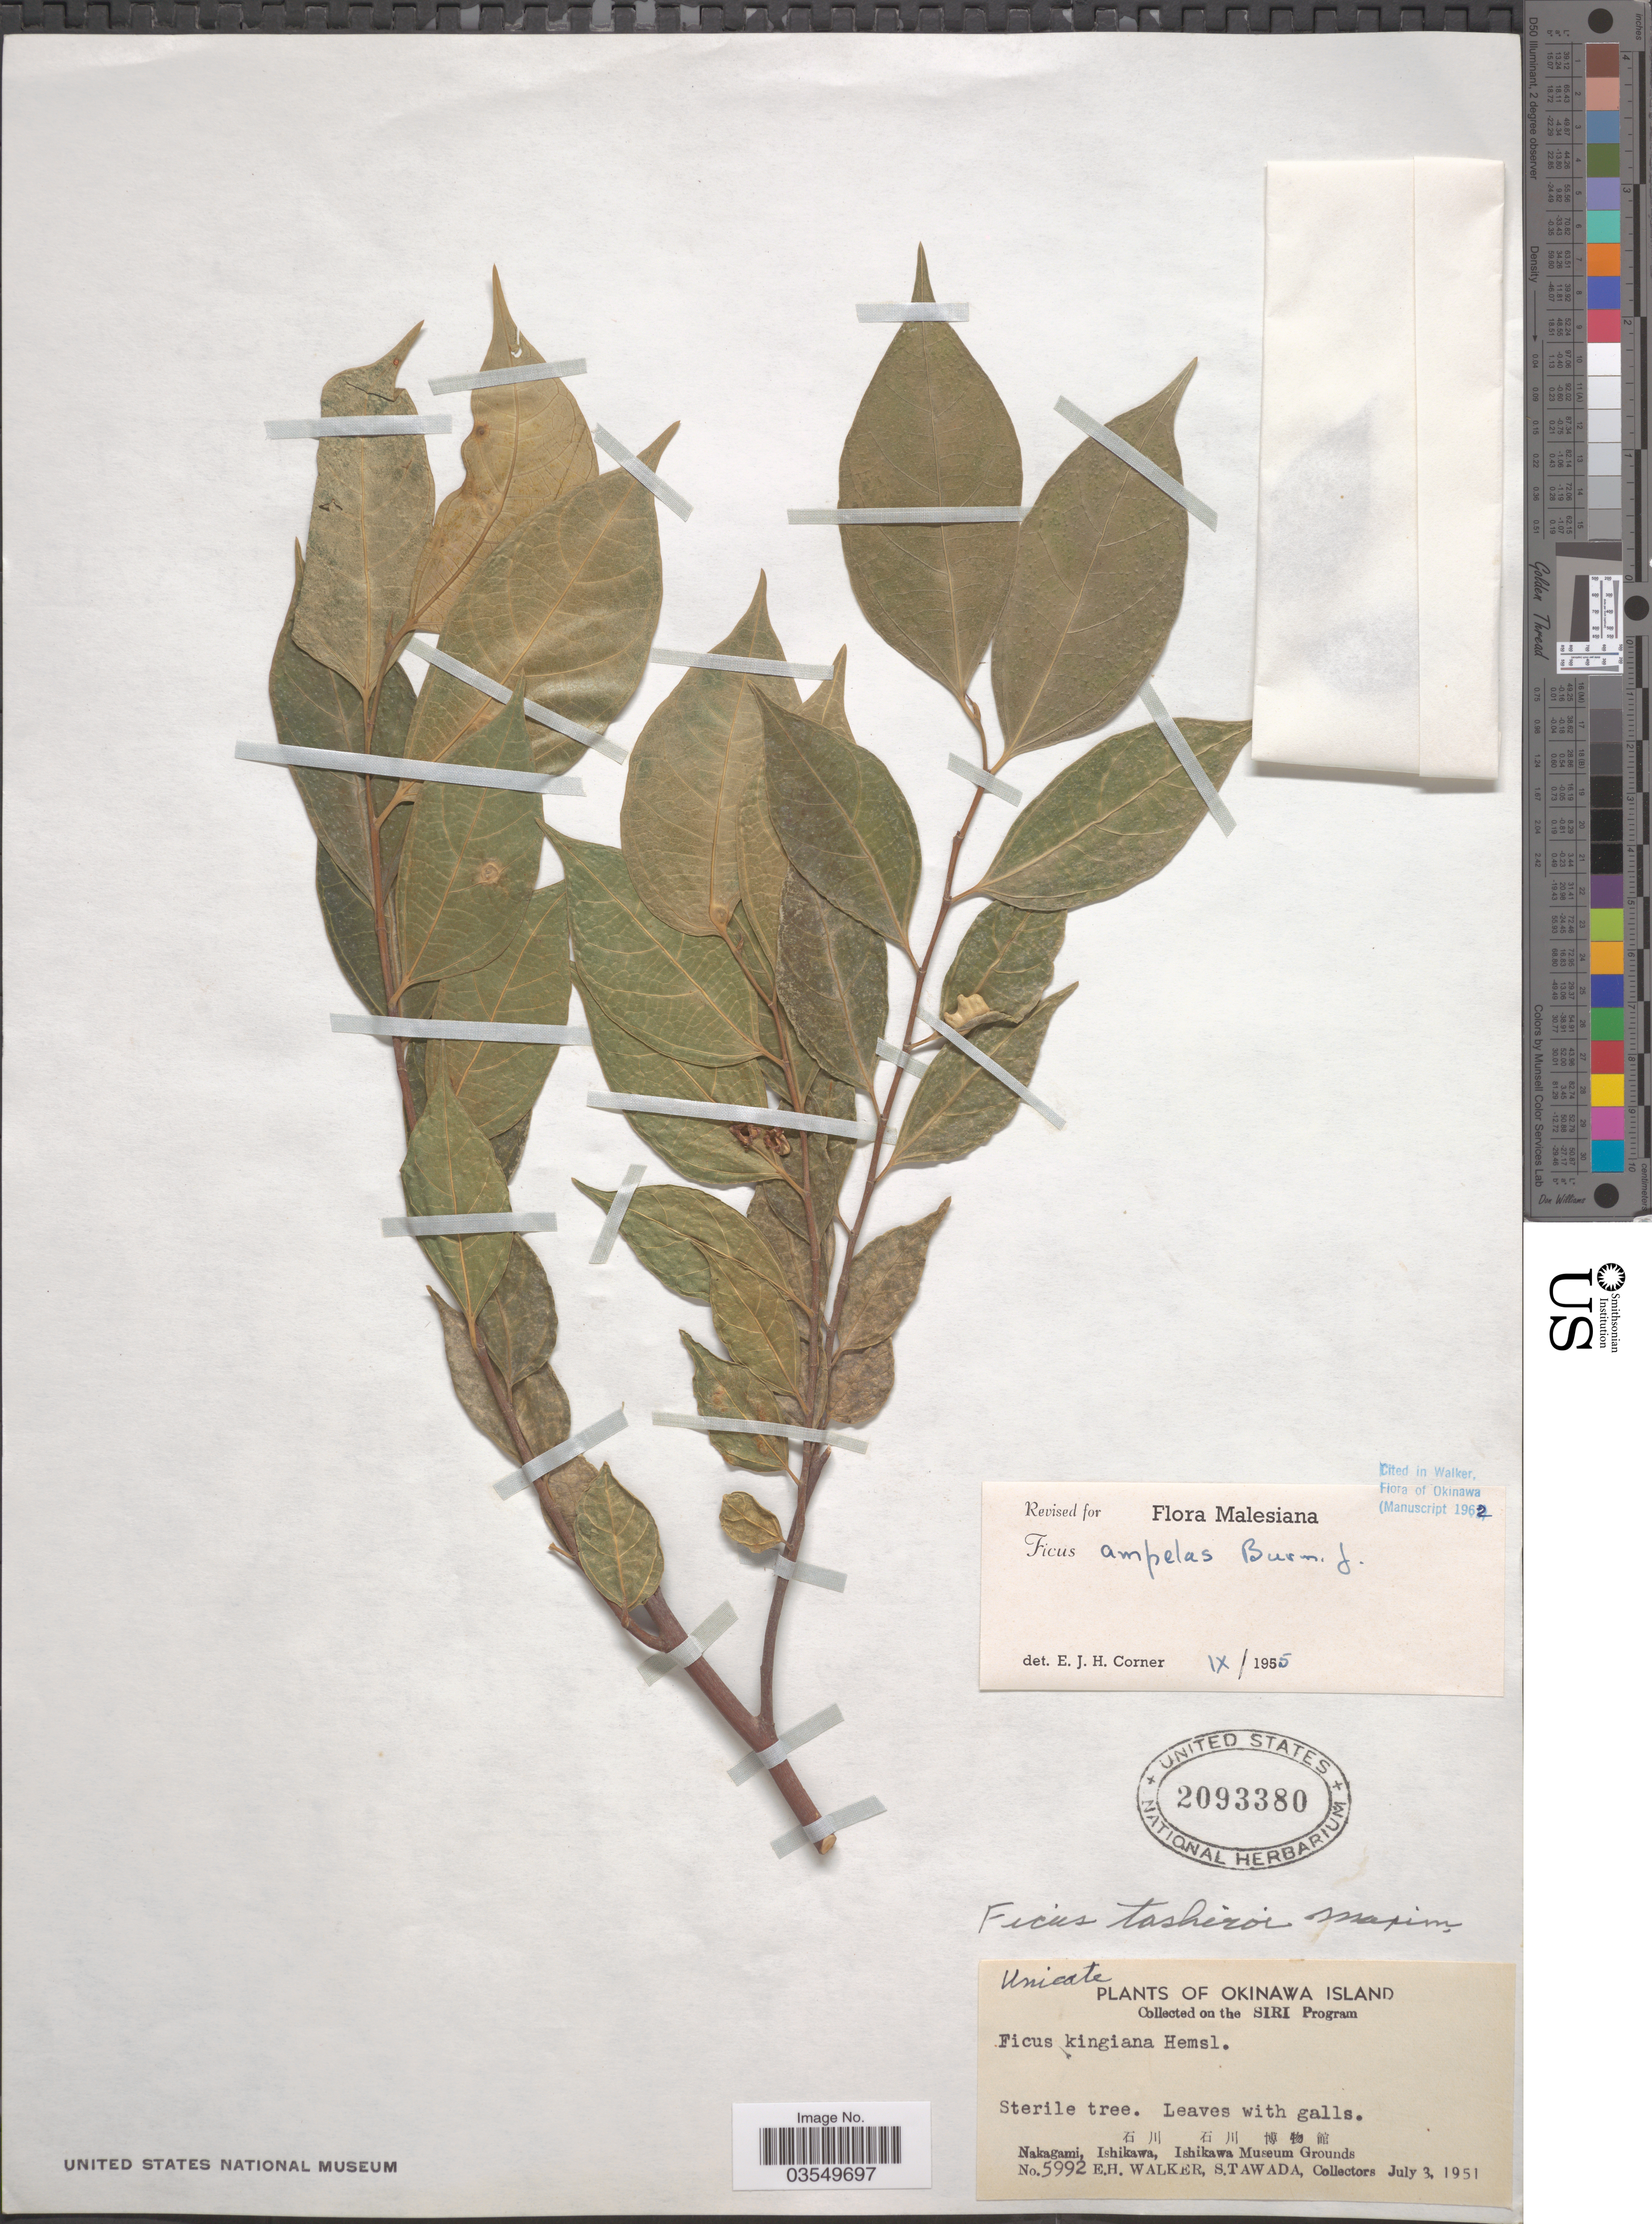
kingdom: Plantae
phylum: Tracheophyta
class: Magnoliopsida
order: Rosales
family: Moraceae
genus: Ficus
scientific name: Ficus ampelos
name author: Burm. f.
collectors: E. H. Walker & S. Tawada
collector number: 5992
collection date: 1951-07-03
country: Japan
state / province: Isikawa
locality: Okinawa Islands. Nakagami, Ishikawa, Ishikawa Museum Grounds?.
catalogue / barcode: US 2093380